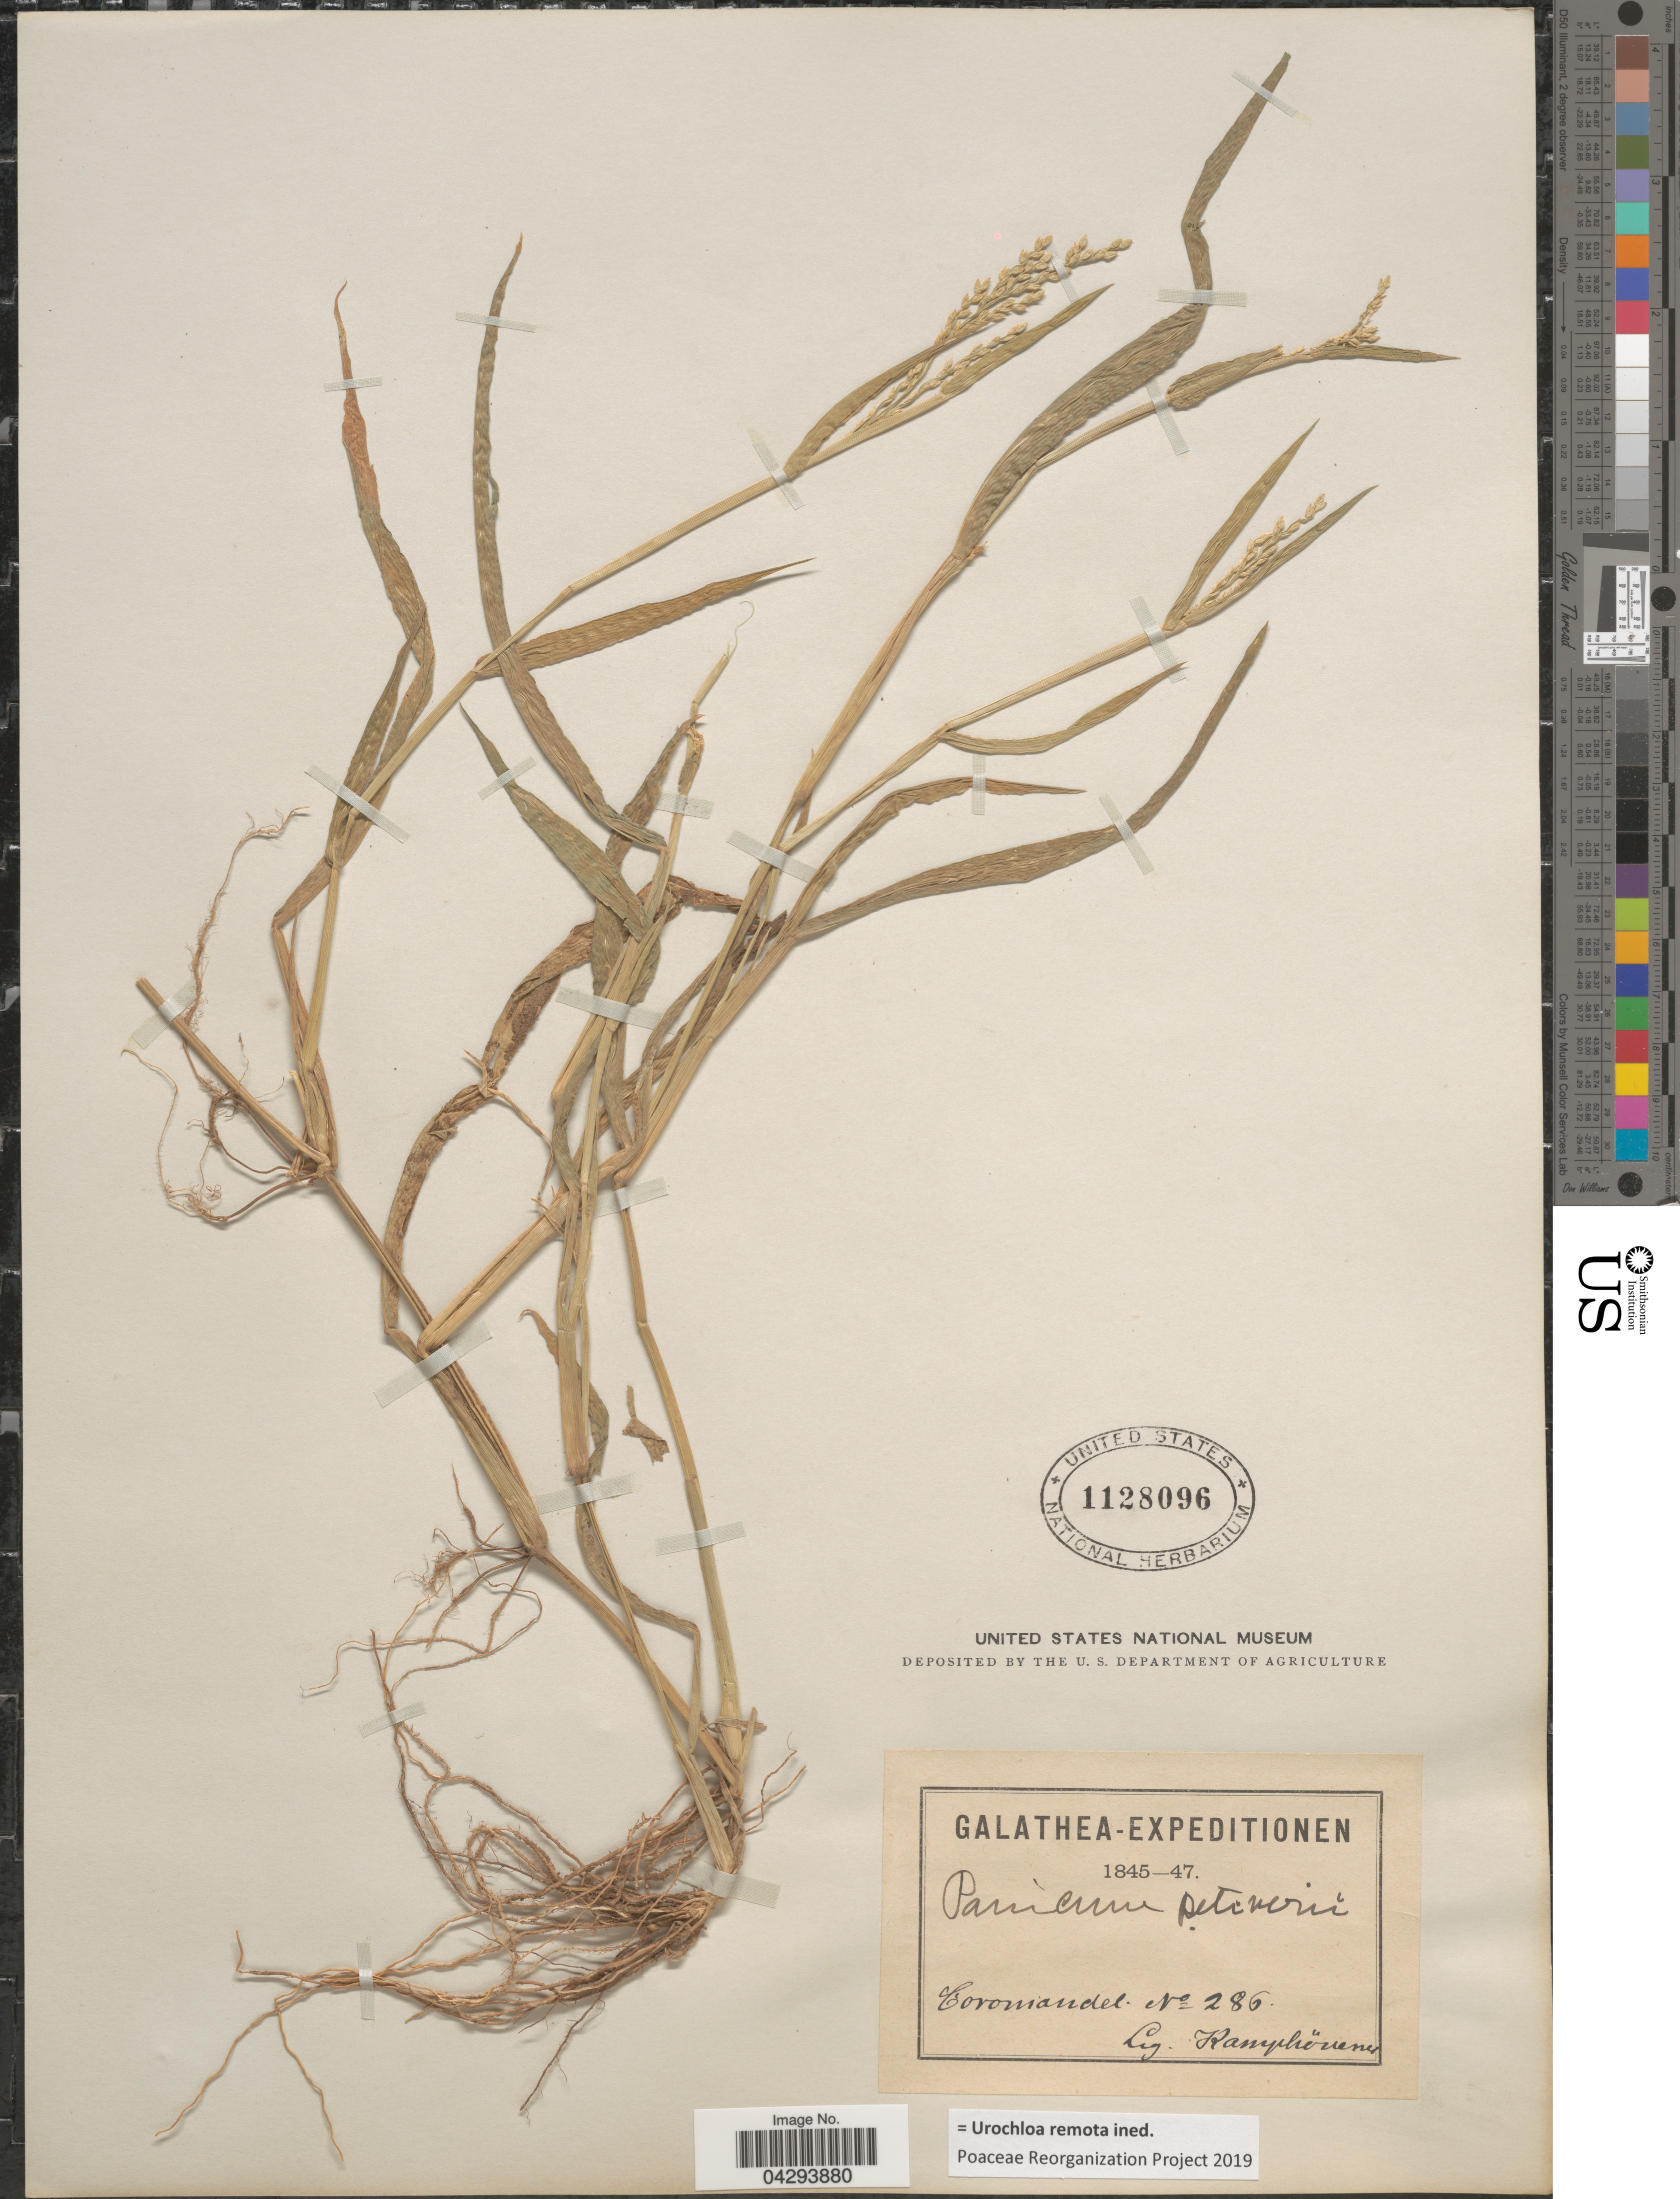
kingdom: Plantae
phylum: Tracheophyta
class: Liliopsida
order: Poales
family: Poaceae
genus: Urochloa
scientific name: Urochloa remota ined.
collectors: B. Kamphövener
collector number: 286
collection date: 1845/1847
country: India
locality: Galathea-Expeditionen. Coromandel.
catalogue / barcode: US 1128096